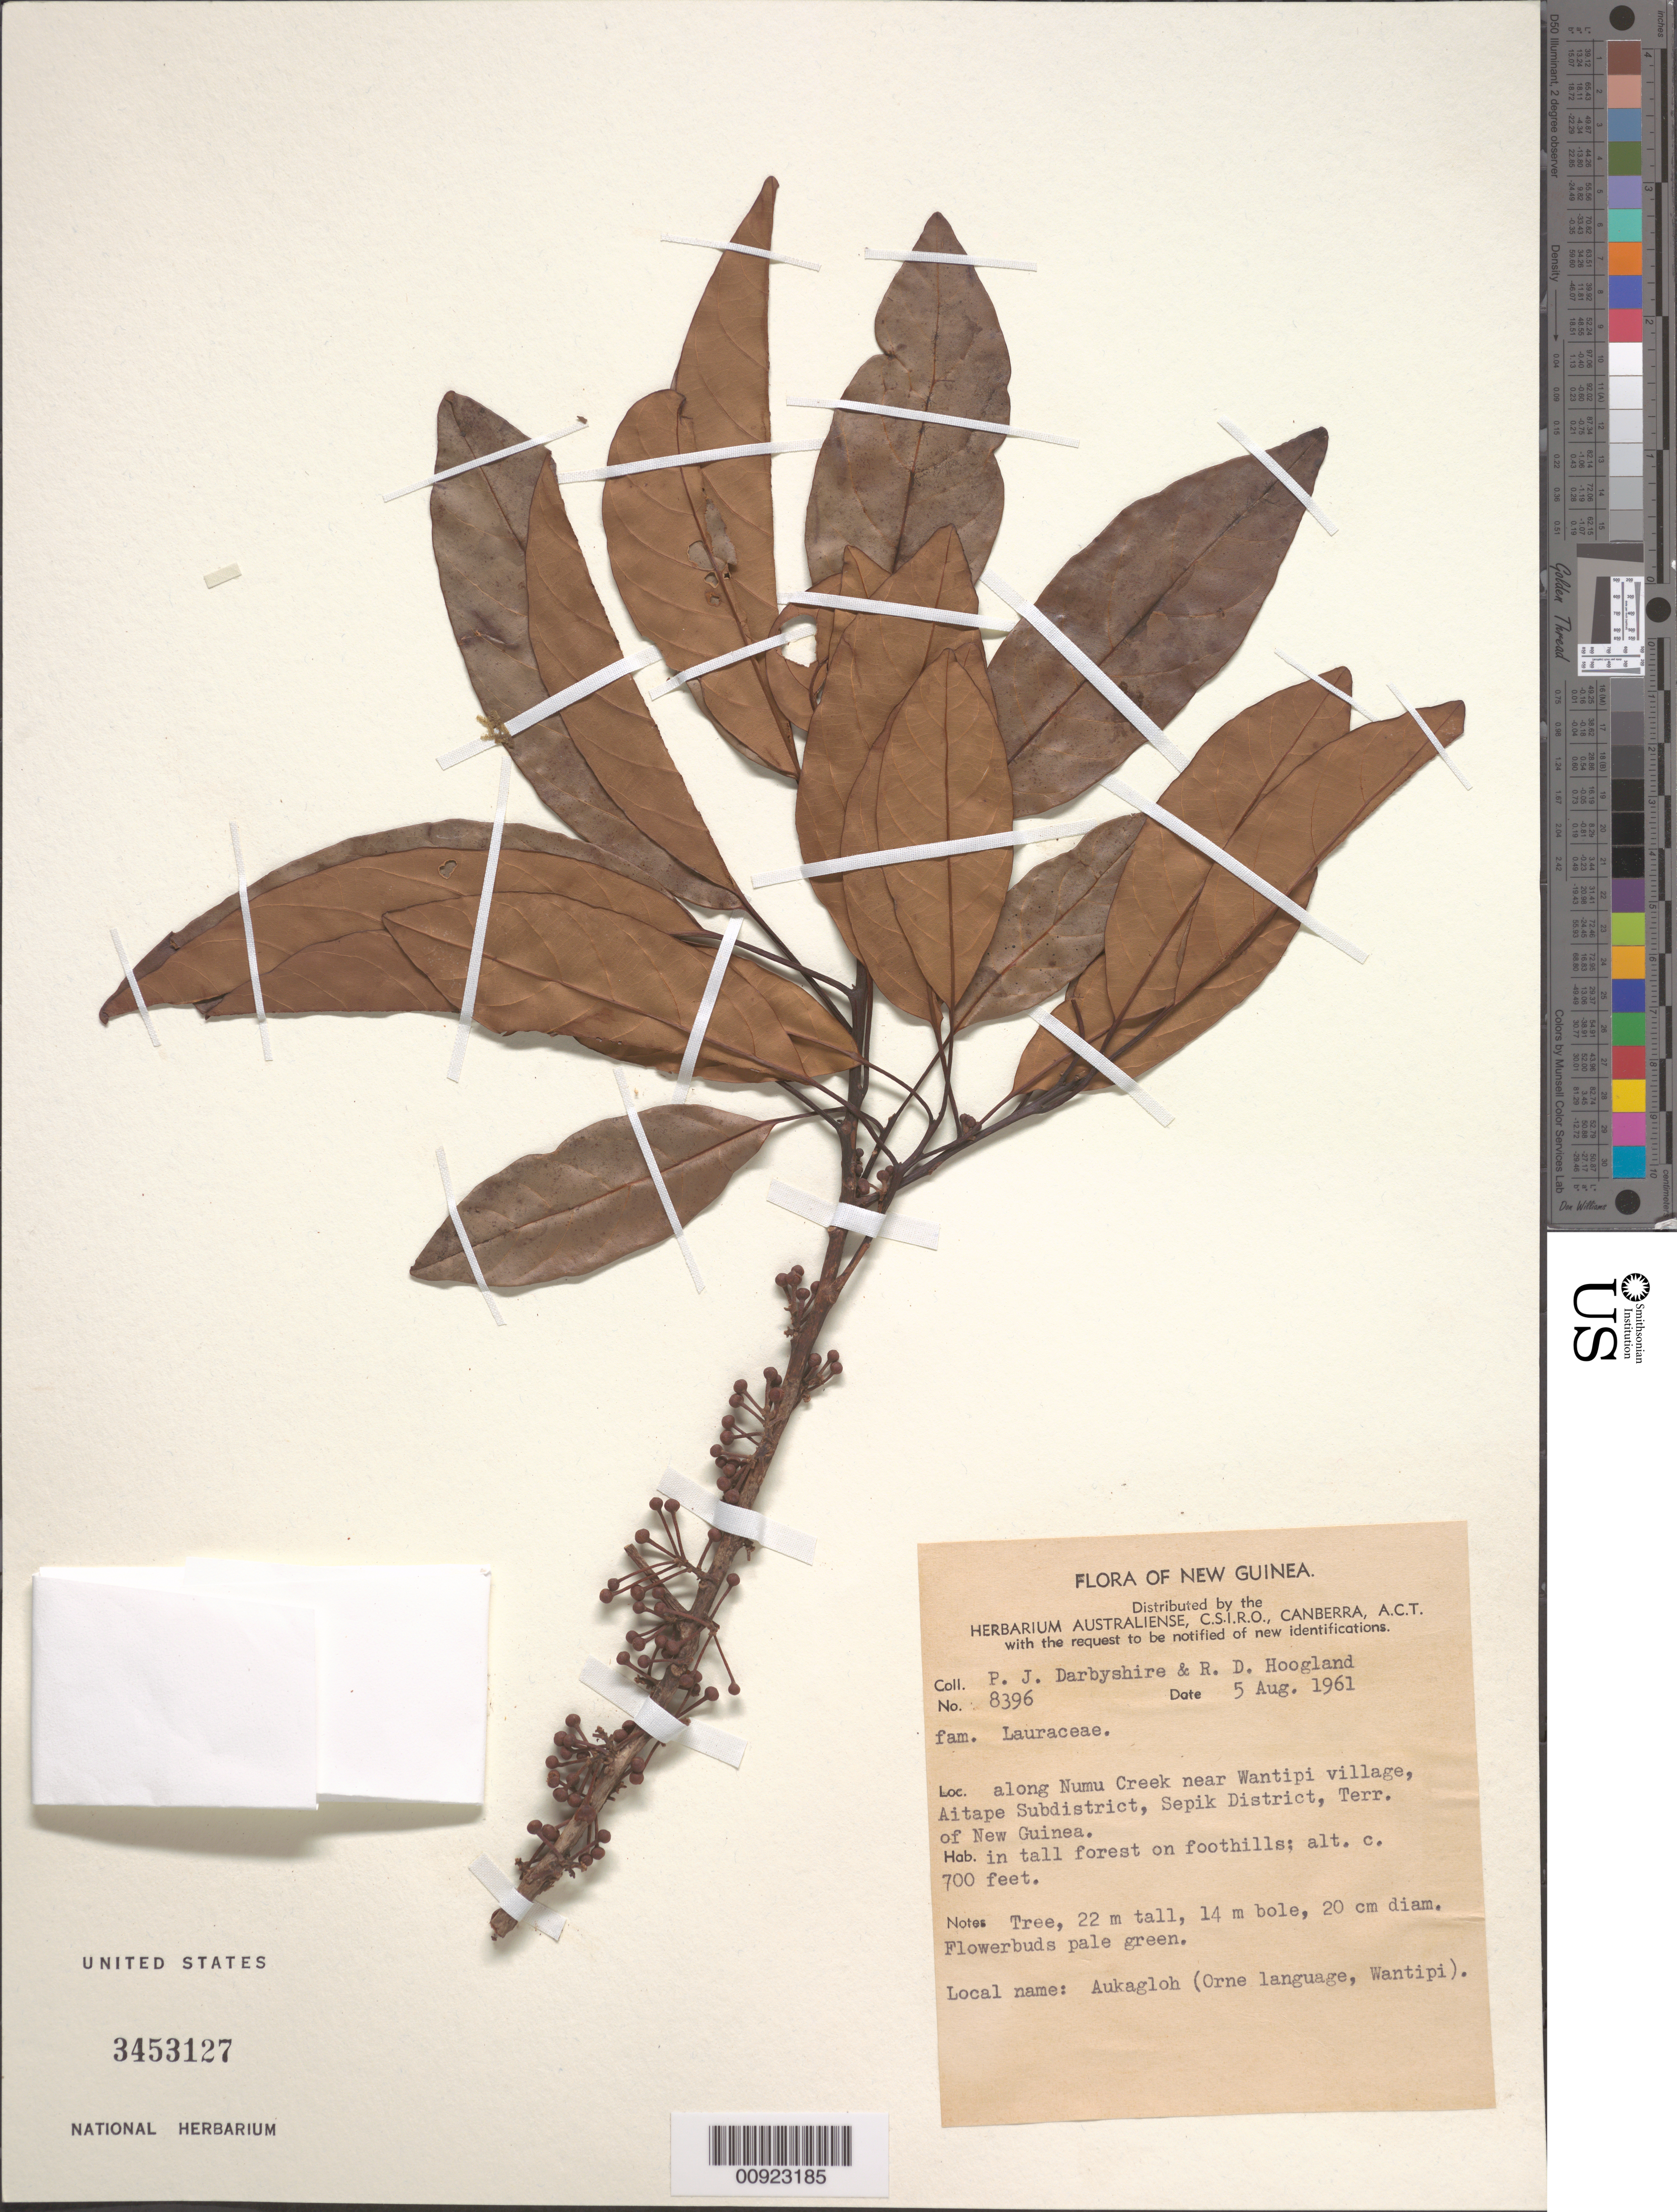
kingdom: Plantae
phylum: Tracheophyta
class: Magnoliopsida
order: Laurales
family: Lauraceae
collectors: P. Darbyshire & R. D. Hoogland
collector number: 8396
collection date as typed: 05 Aug 1961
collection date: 1961-08-05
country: Papua New Guinea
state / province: Sandaun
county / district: Aitape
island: New Guinea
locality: along Numu Creek near Wantipi village, Aitape Subdistrict, Sepik District, Terr. Of New Guinea.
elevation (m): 213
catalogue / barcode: US 3453127